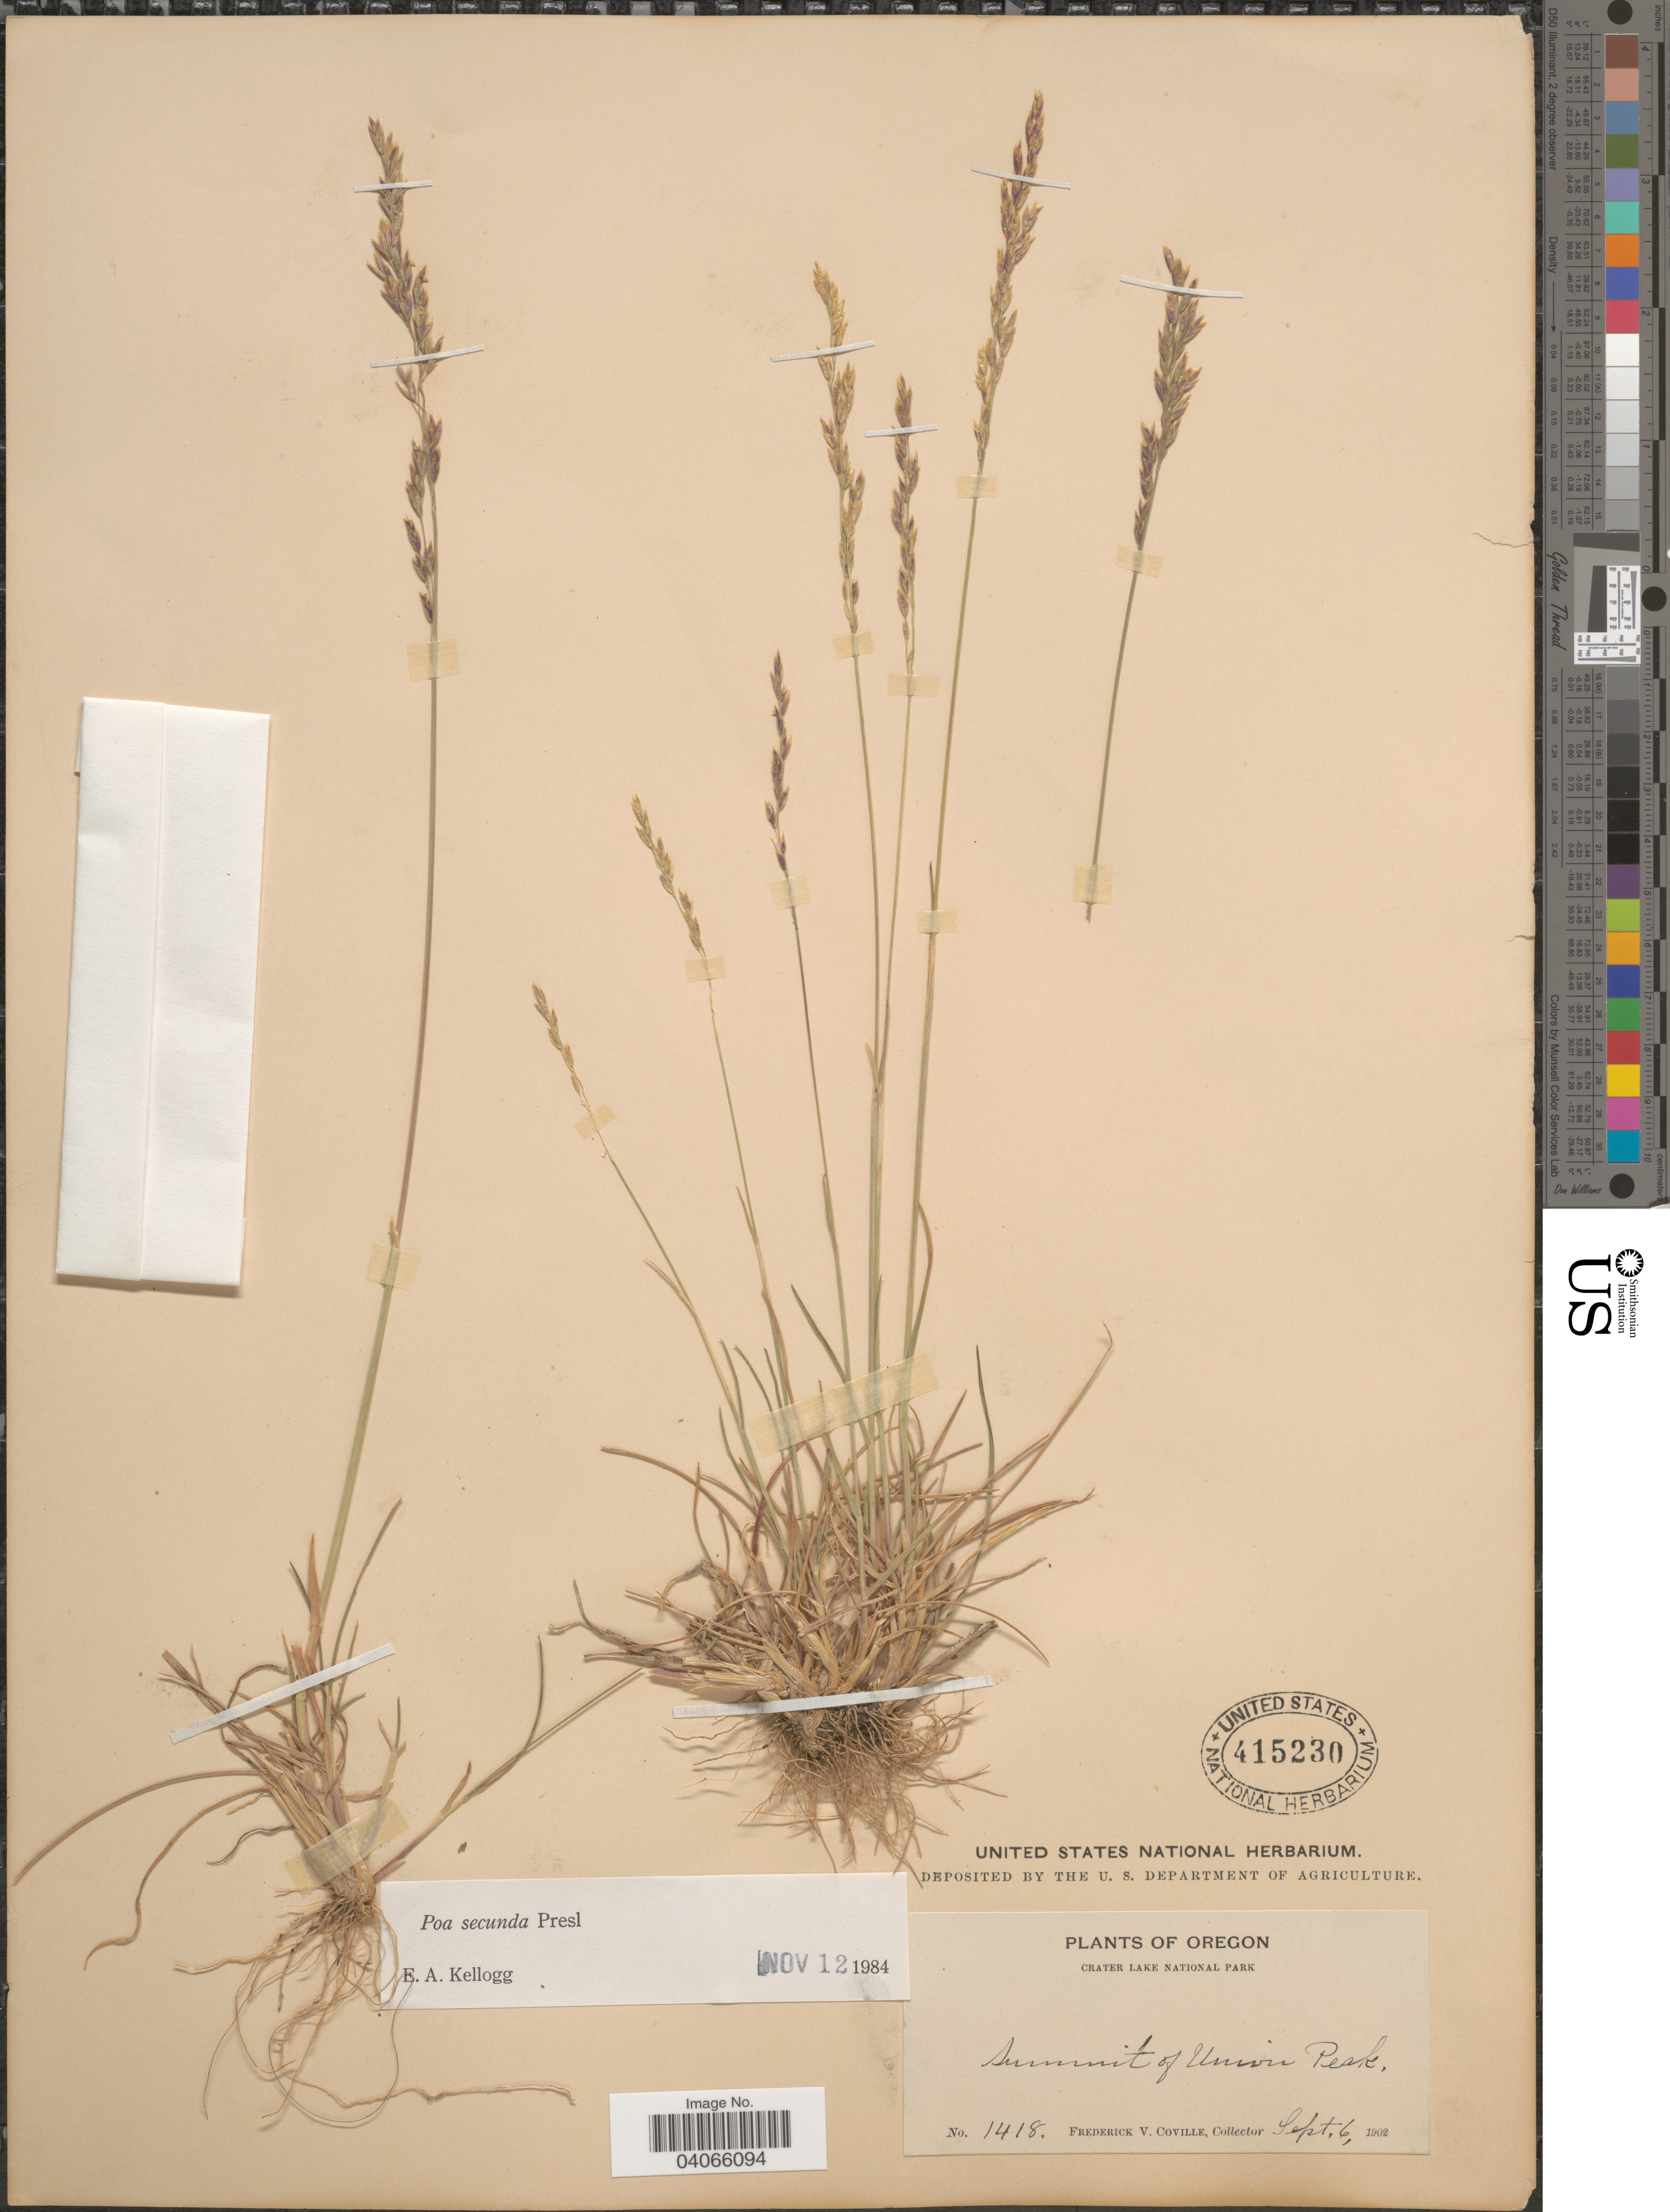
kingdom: Plantae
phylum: Tracheophyta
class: Liliopsida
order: Poales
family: Poaceae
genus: Poa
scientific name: Poa secunda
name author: J. Presl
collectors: F. V. Coville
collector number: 1418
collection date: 1902-09-06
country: United States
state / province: Oregon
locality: Crater Lake National Park. Summit of Union Peak.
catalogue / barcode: US 415230